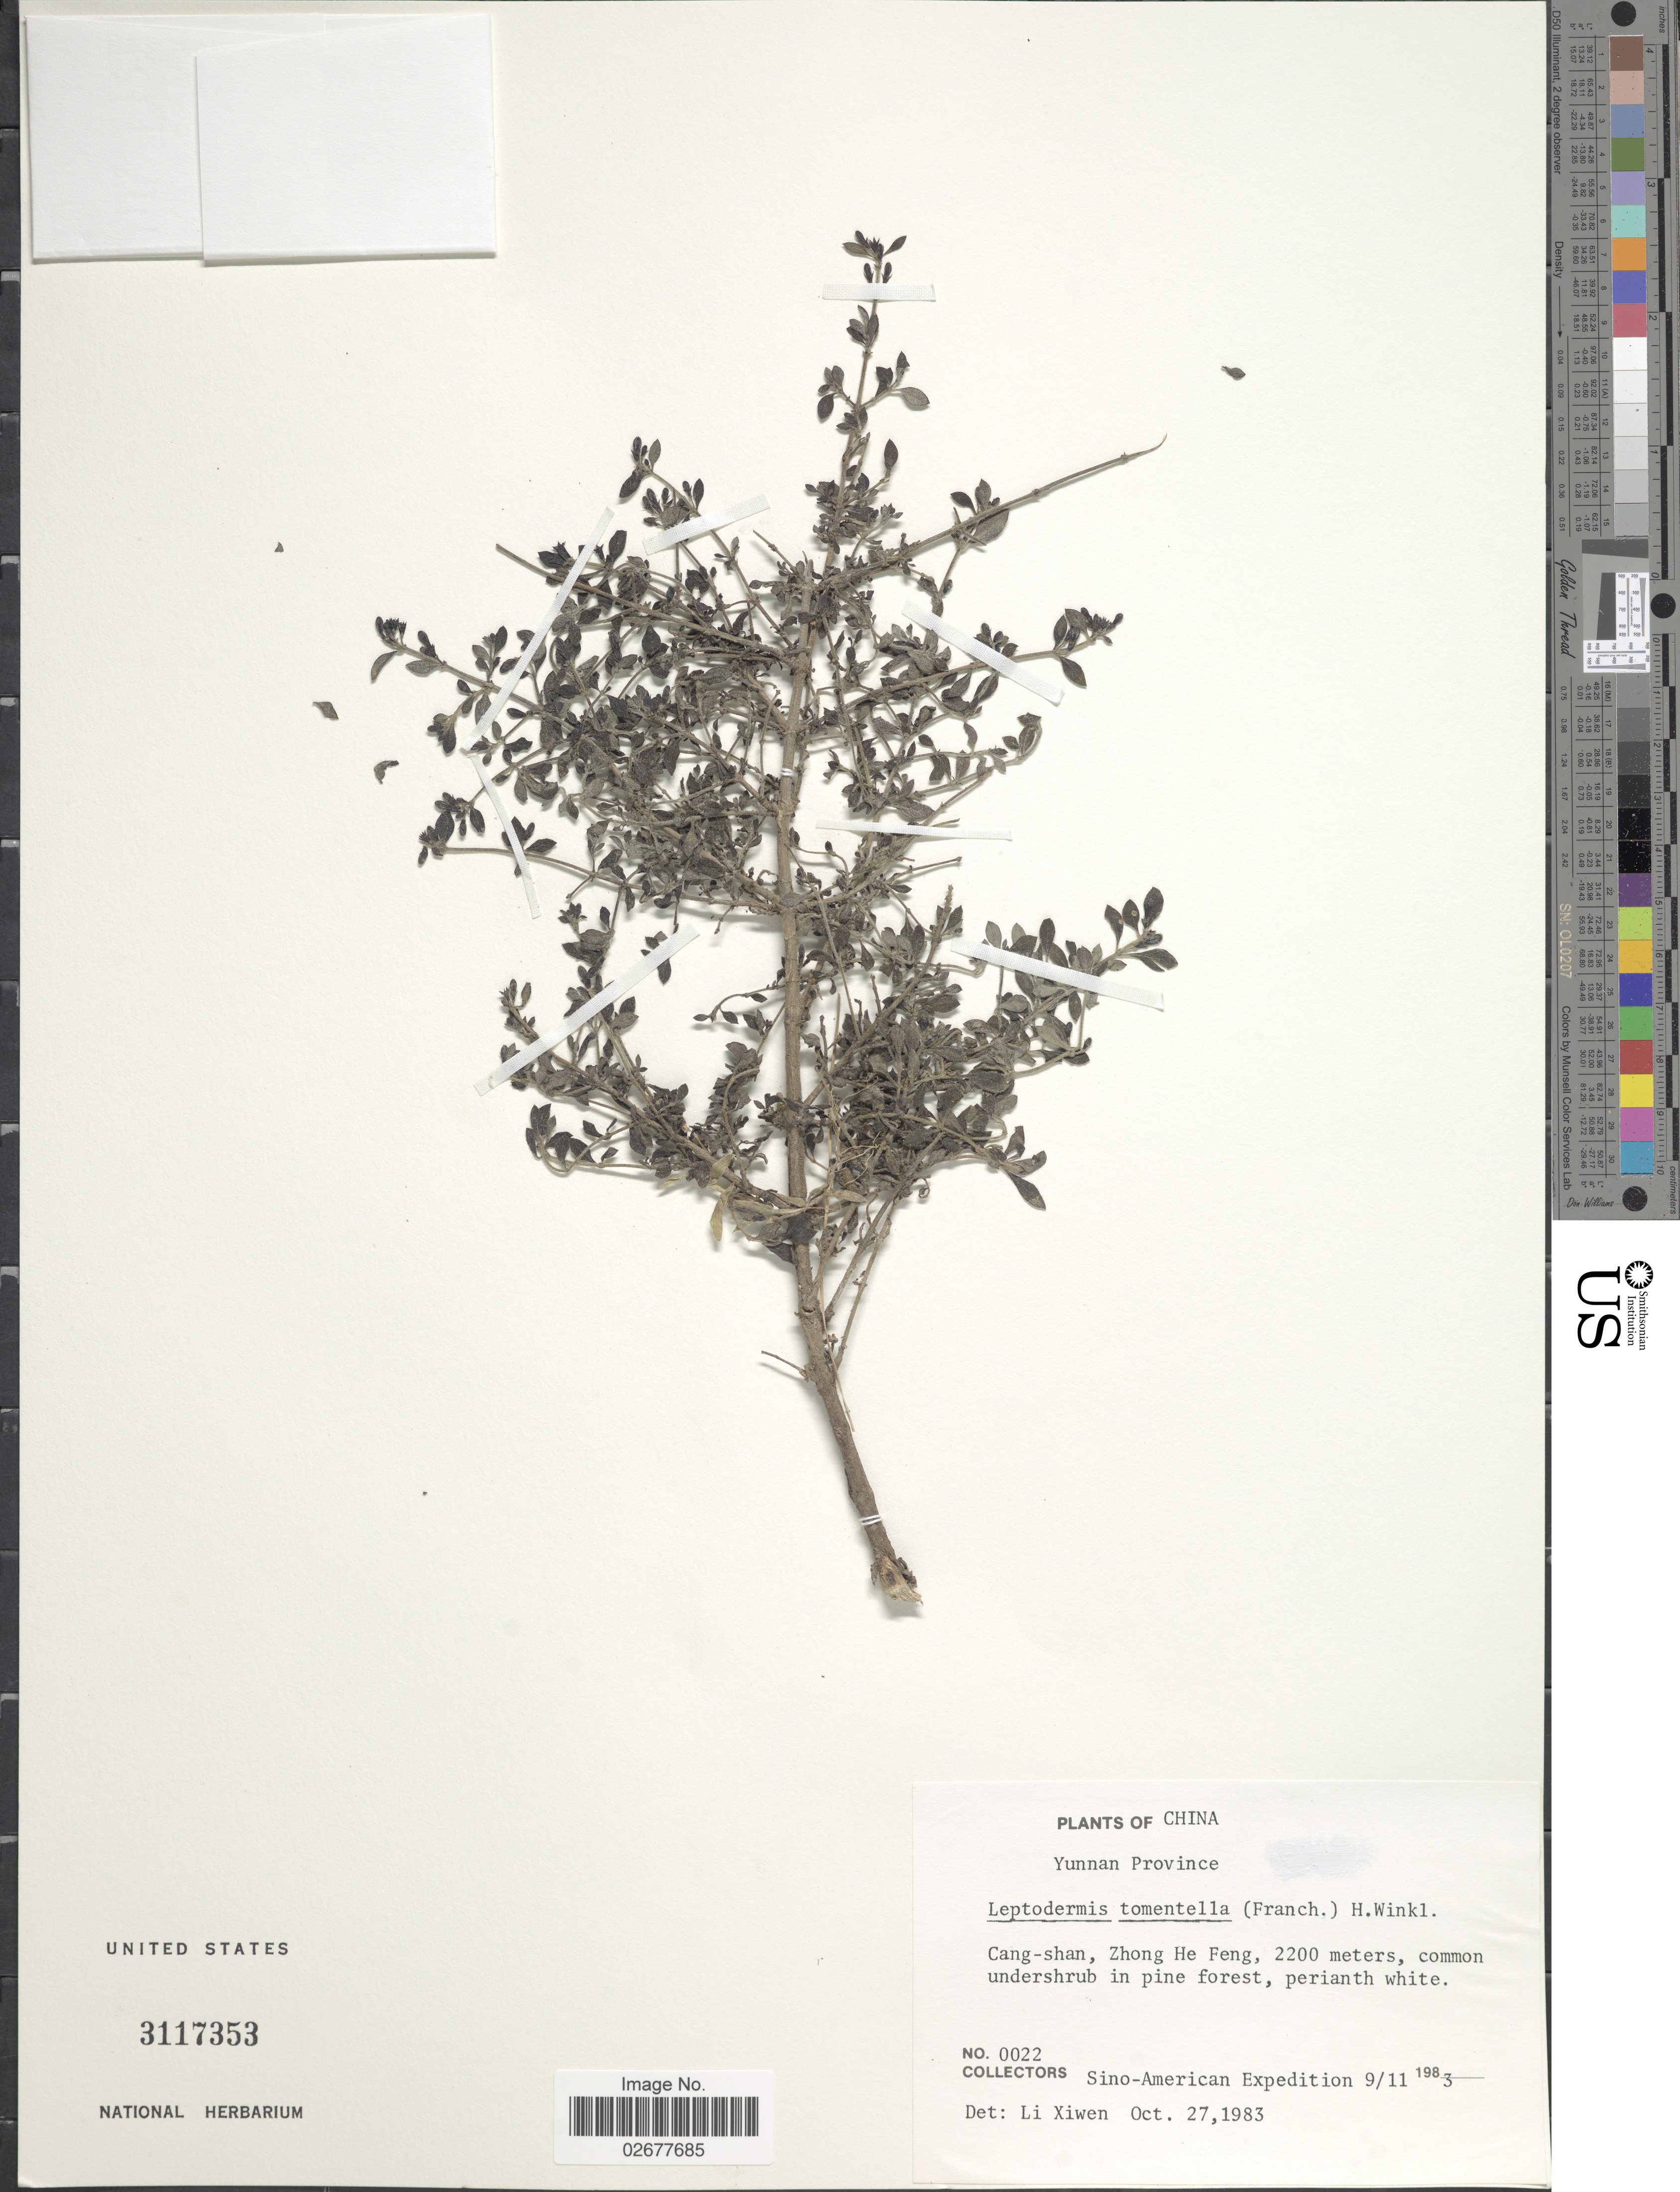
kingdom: Plantae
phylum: Tracheophyta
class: Magnoliopsida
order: Gentianales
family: Rubiaceae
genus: Leptodermis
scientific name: Leptodermis tomentella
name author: H.J.P. Winkl.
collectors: Sino-American Expedition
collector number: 0022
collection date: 1983-11-09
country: China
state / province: Yunnan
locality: Cang-shan, Zhon He Feng.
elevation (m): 2200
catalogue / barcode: US 3117353